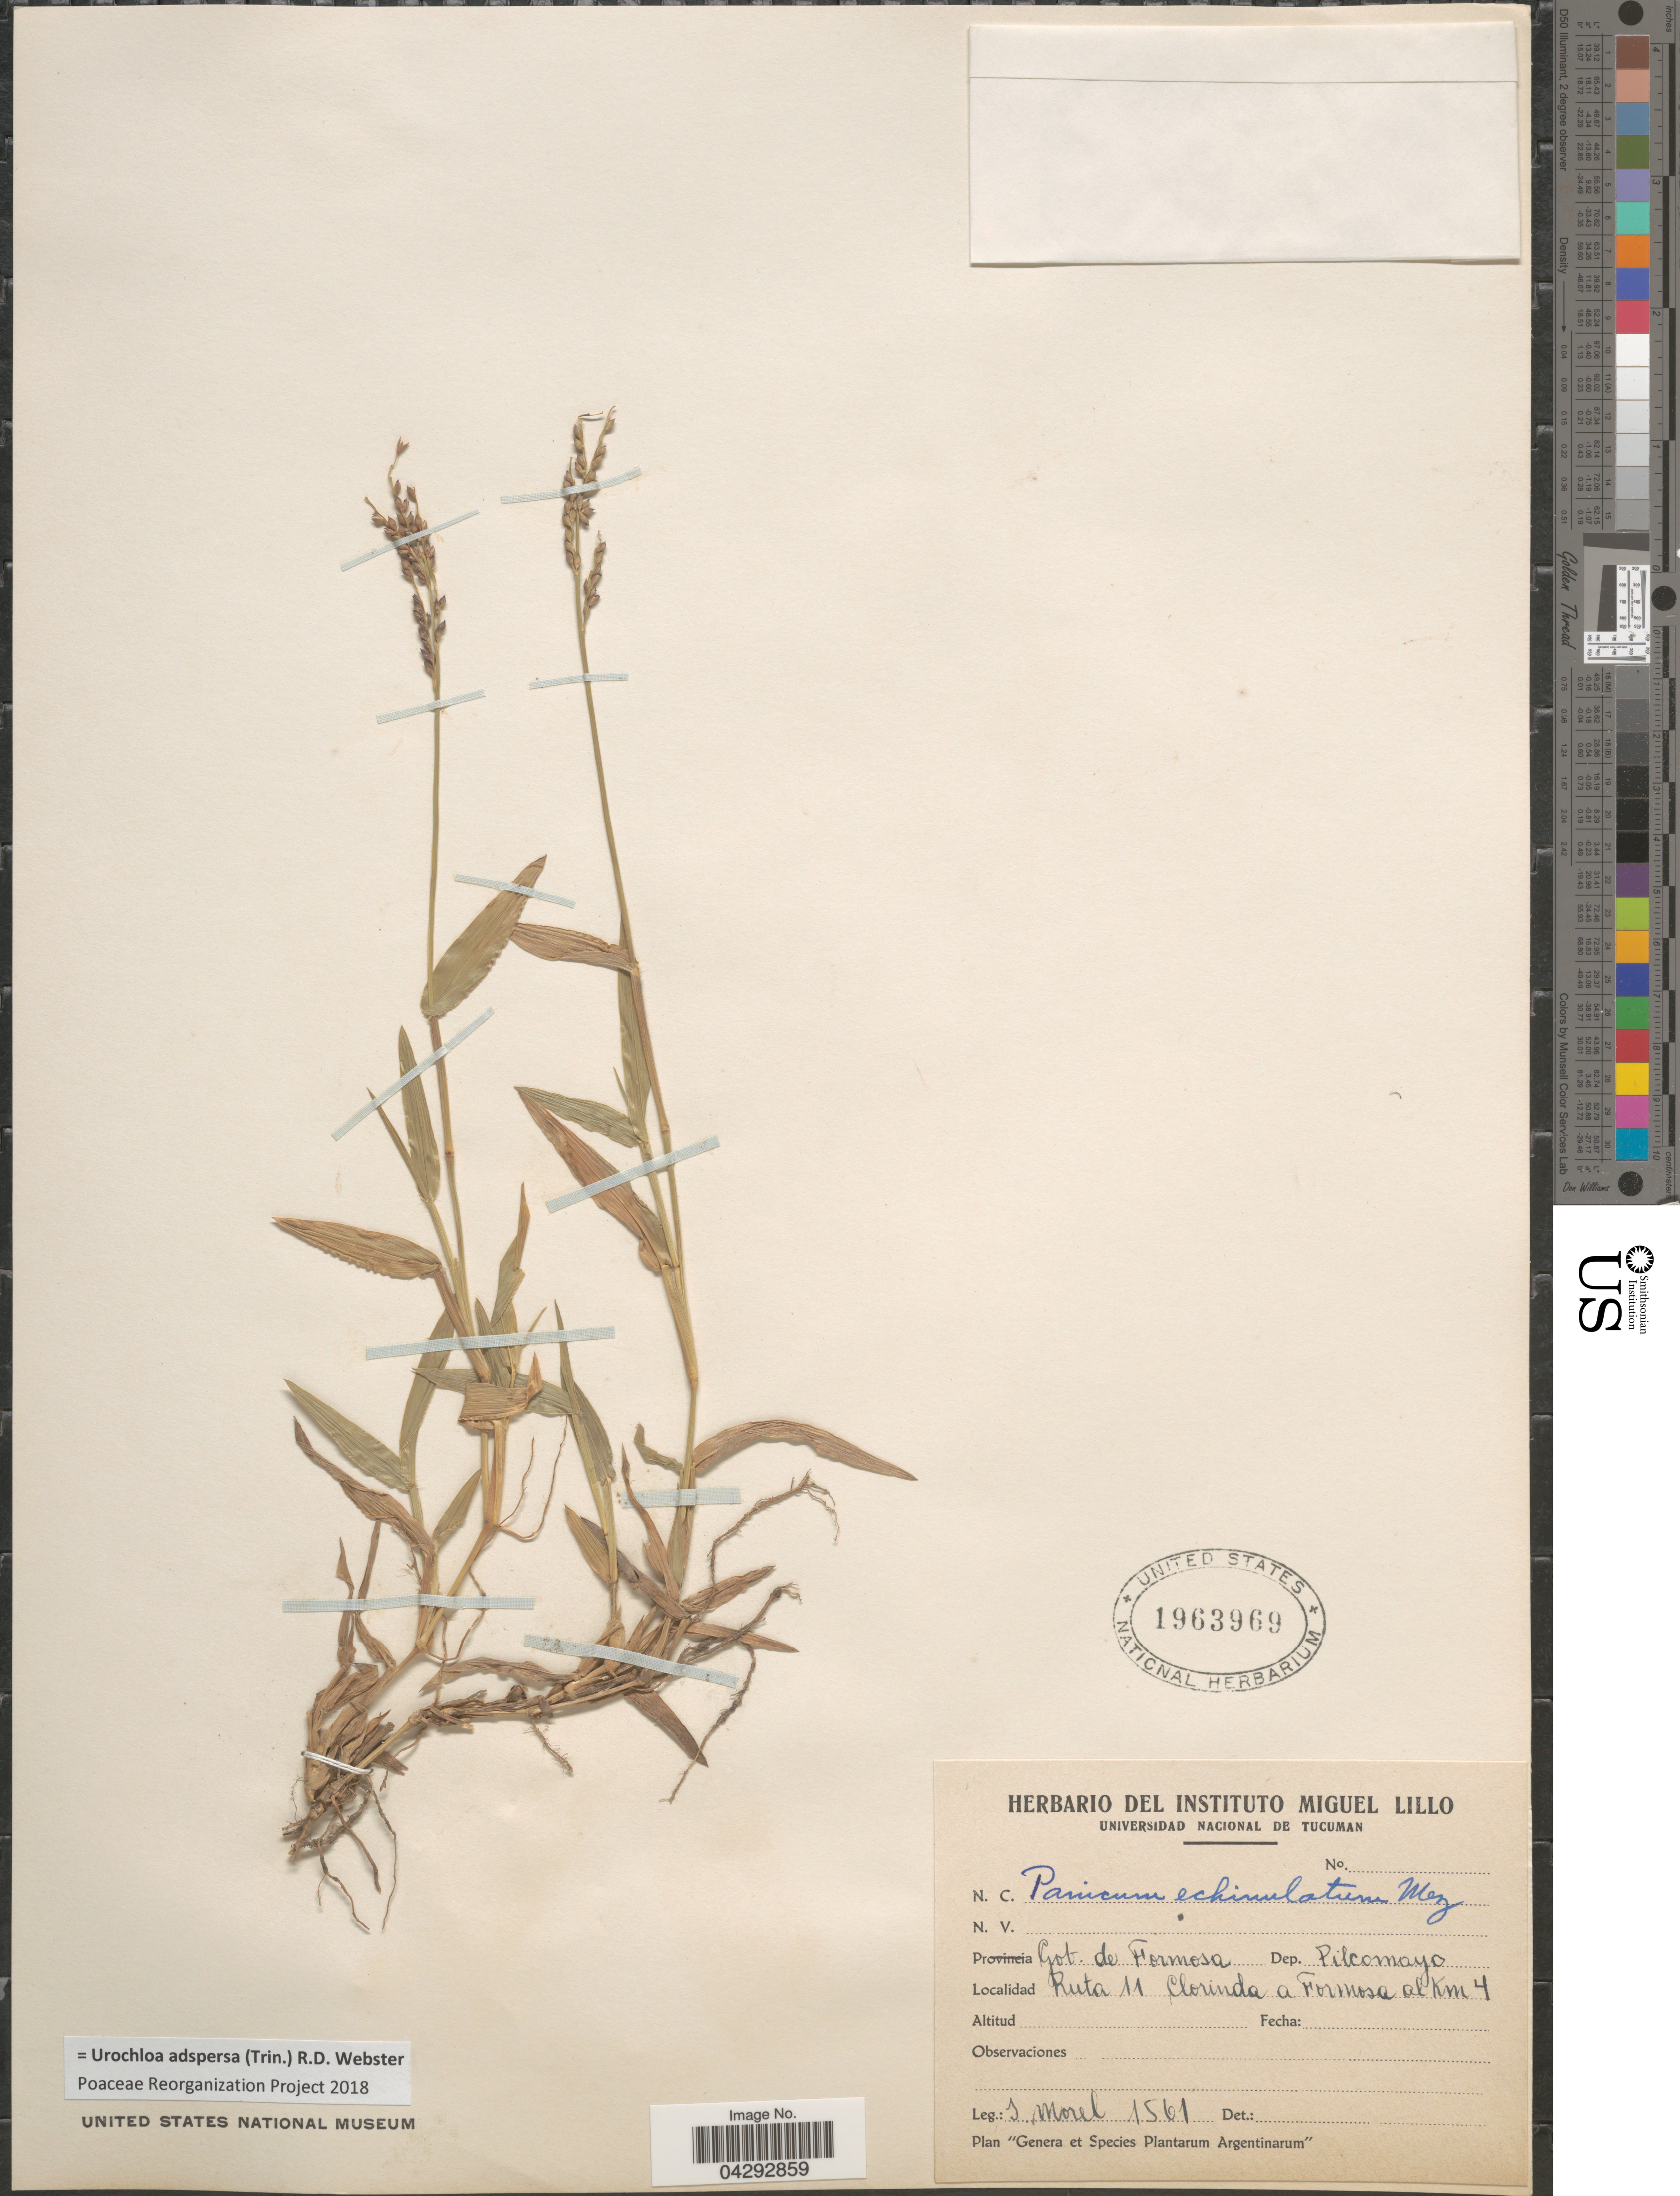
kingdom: Plantae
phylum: Tracheophyta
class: Liliopsida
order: Poales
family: Poaceae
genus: Urochloa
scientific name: Urochloa adspersa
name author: (Trin.) R.D. Webster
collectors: I. Morel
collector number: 1561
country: Argentina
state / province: Formosa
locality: Gob. de Formosa. Dep. Pilcomayo. Ruta 11 Clorinda a Formosa al Km 4.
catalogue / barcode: US 1963969